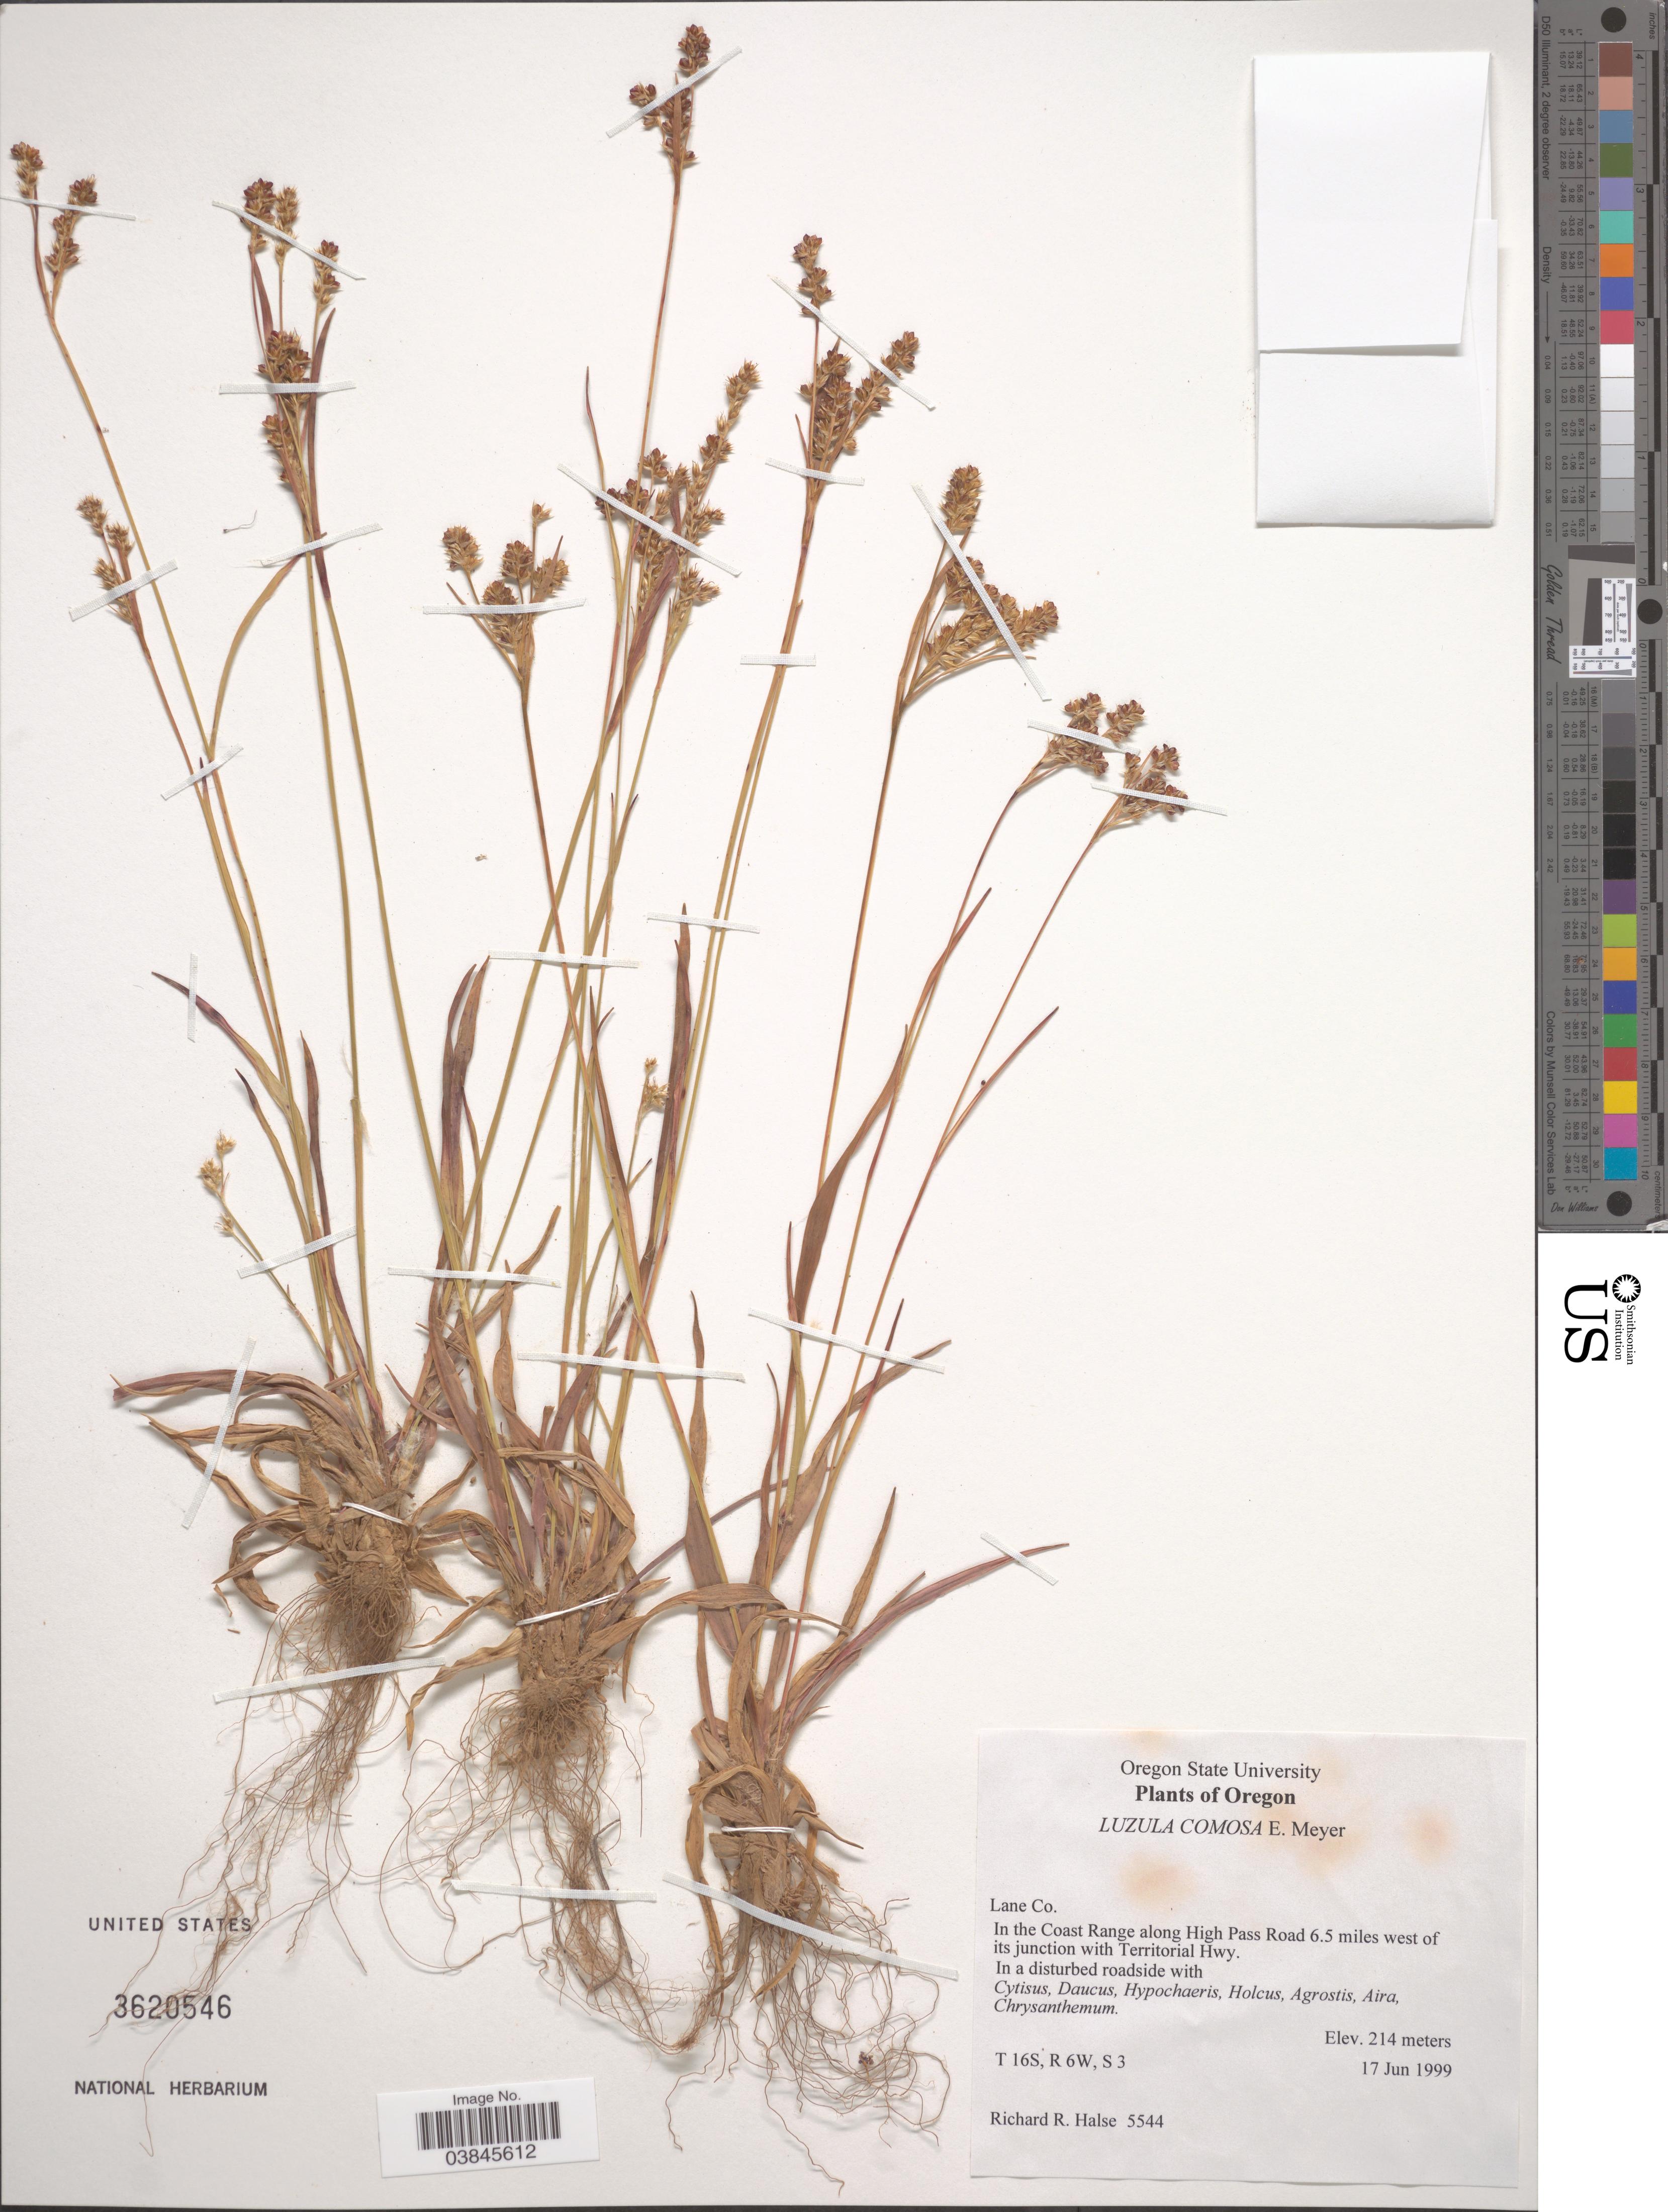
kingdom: Plantae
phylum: Tracheophyta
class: Liliopsida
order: Poales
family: Juncaceae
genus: Luzula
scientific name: Luzula comosa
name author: E. Mey.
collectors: R. Halse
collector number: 5544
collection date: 1999-06-17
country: United States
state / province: Oregon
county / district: Lane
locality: Lane Co. In the Coast Range along High Pass Road 6.5 miles west of its junction with Territorial Hwy. T 16S, R 6W, S 3.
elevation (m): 214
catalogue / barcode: US 3620546